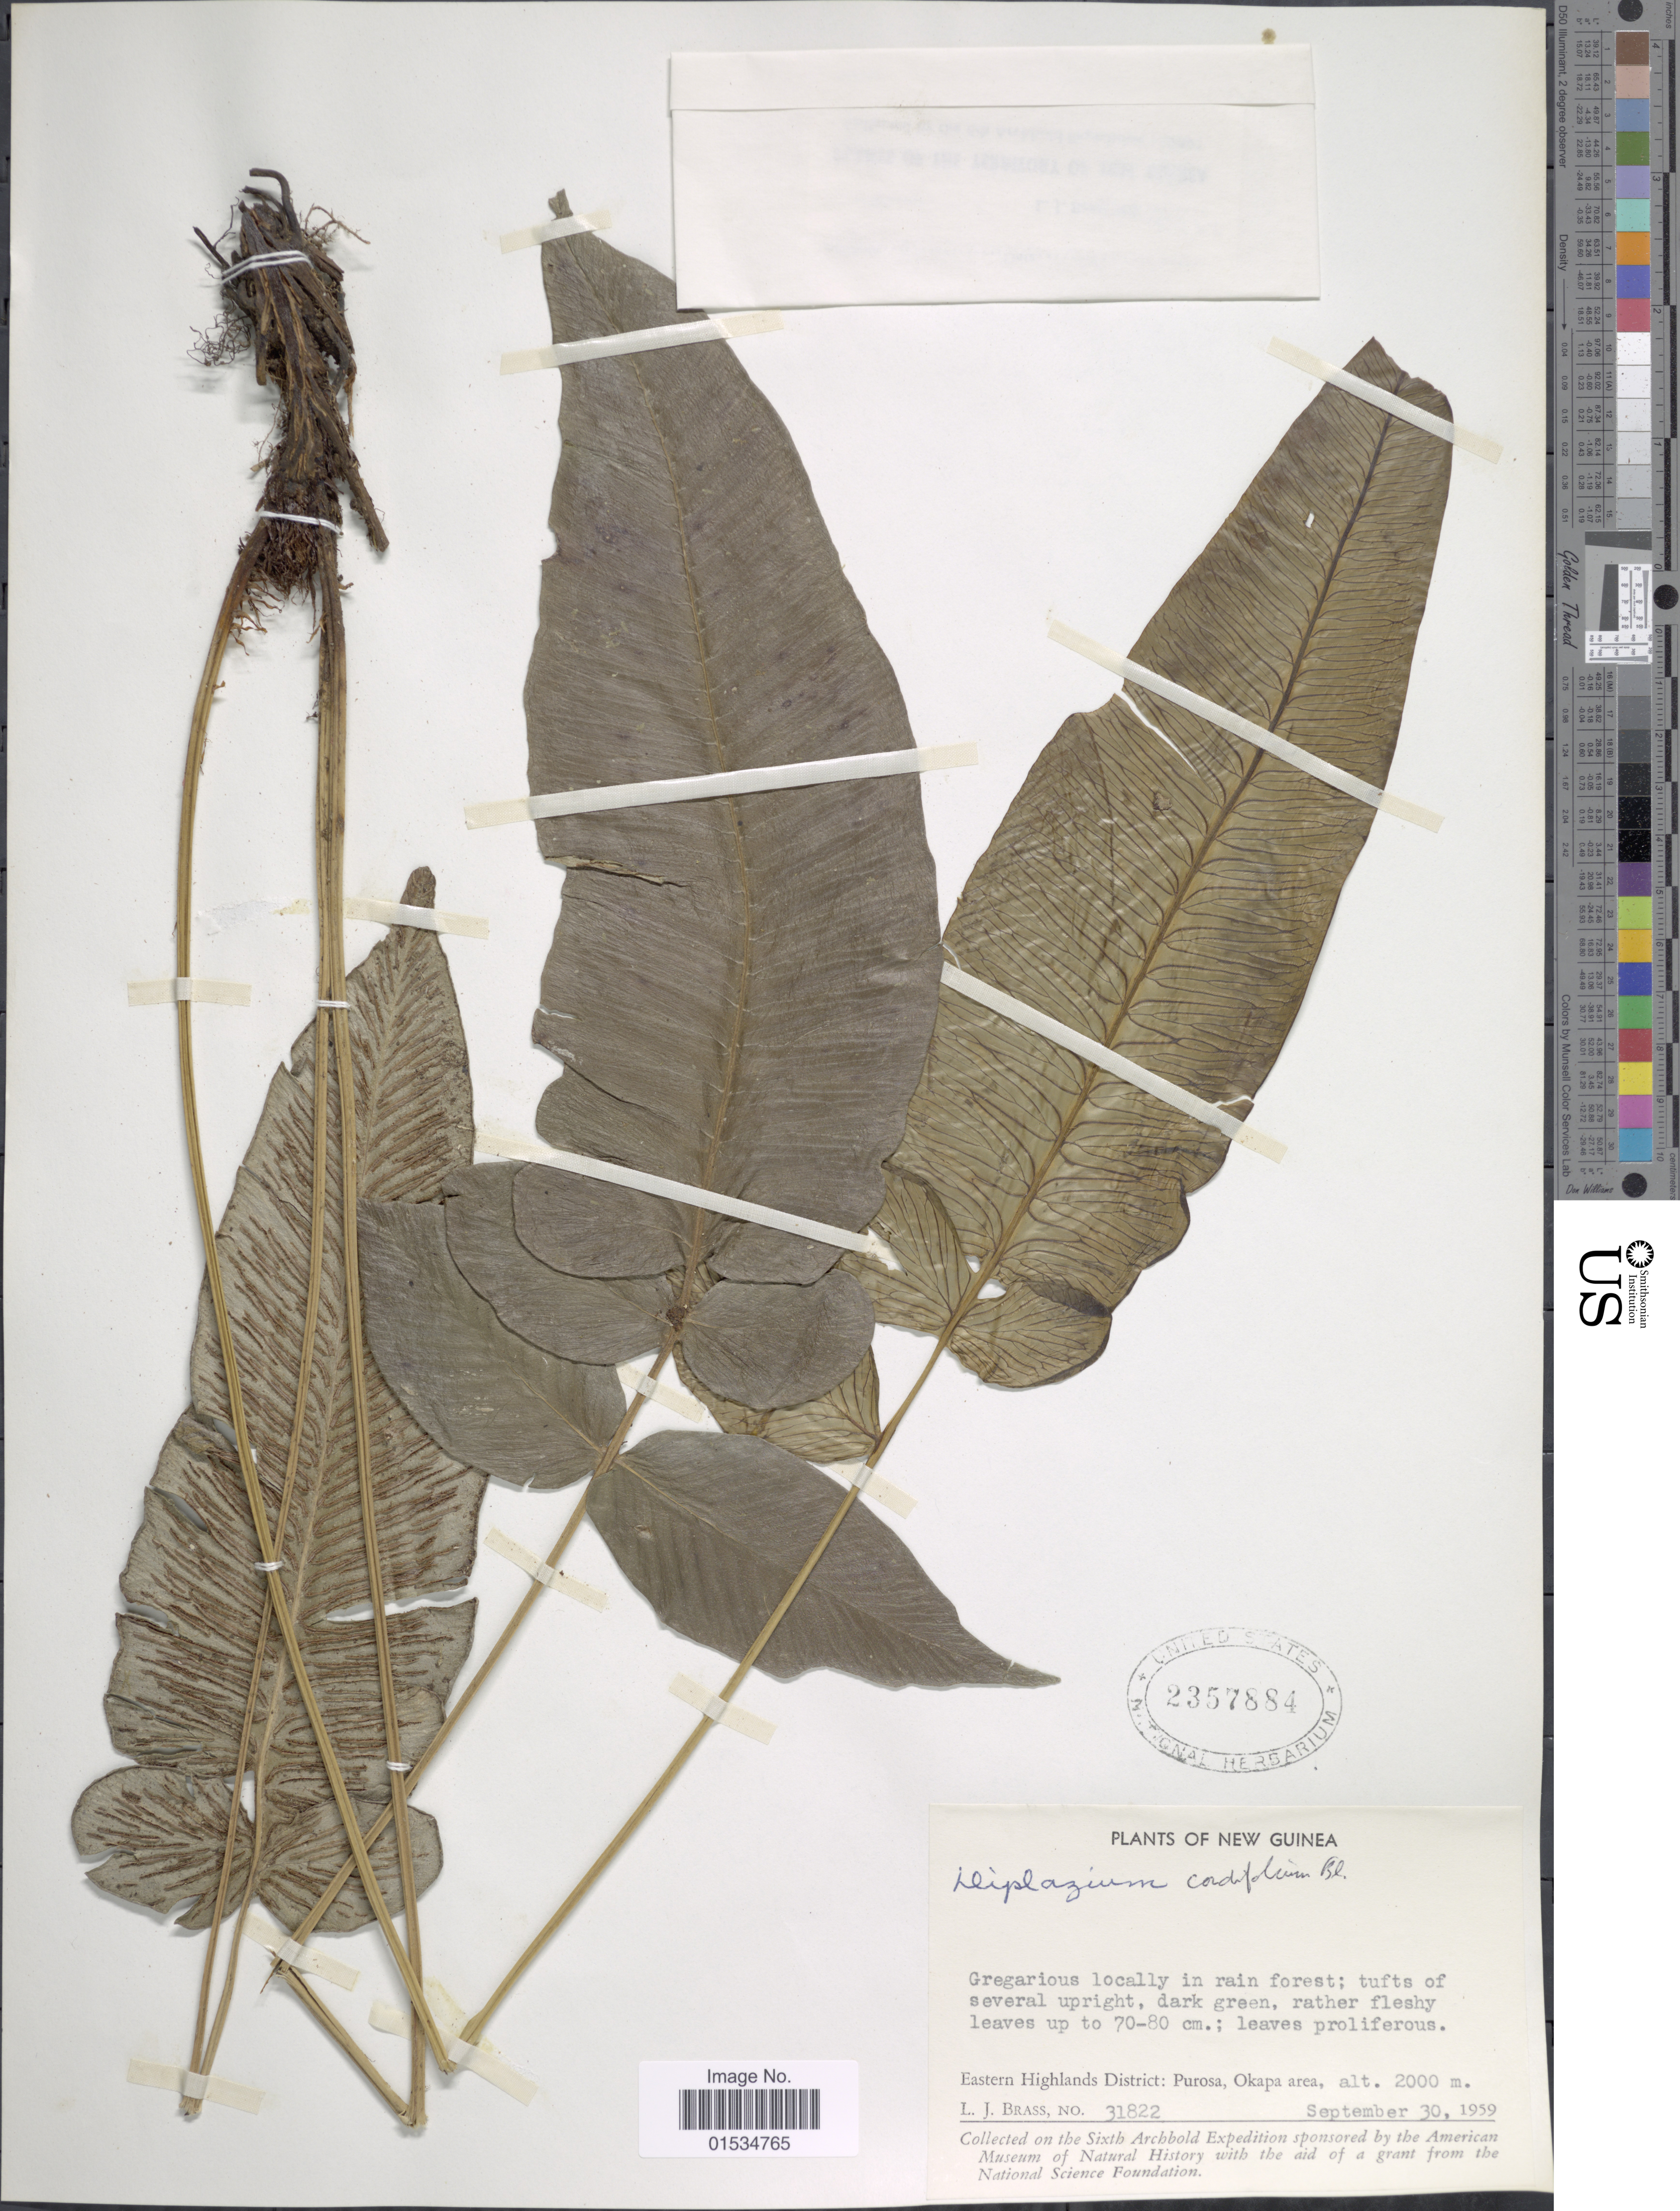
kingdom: Plantae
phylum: Tracheophyta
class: Polypodiopsida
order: Polypodiales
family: Athyriaceae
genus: Diplazium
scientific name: Diplazium cordifolium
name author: Blume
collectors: L. J. Brass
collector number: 31822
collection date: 1959-09-30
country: Papua New Guinea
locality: Eastern Highlands District: Purosa, Okapa area, New Guinea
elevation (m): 2000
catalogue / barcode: US 2357884